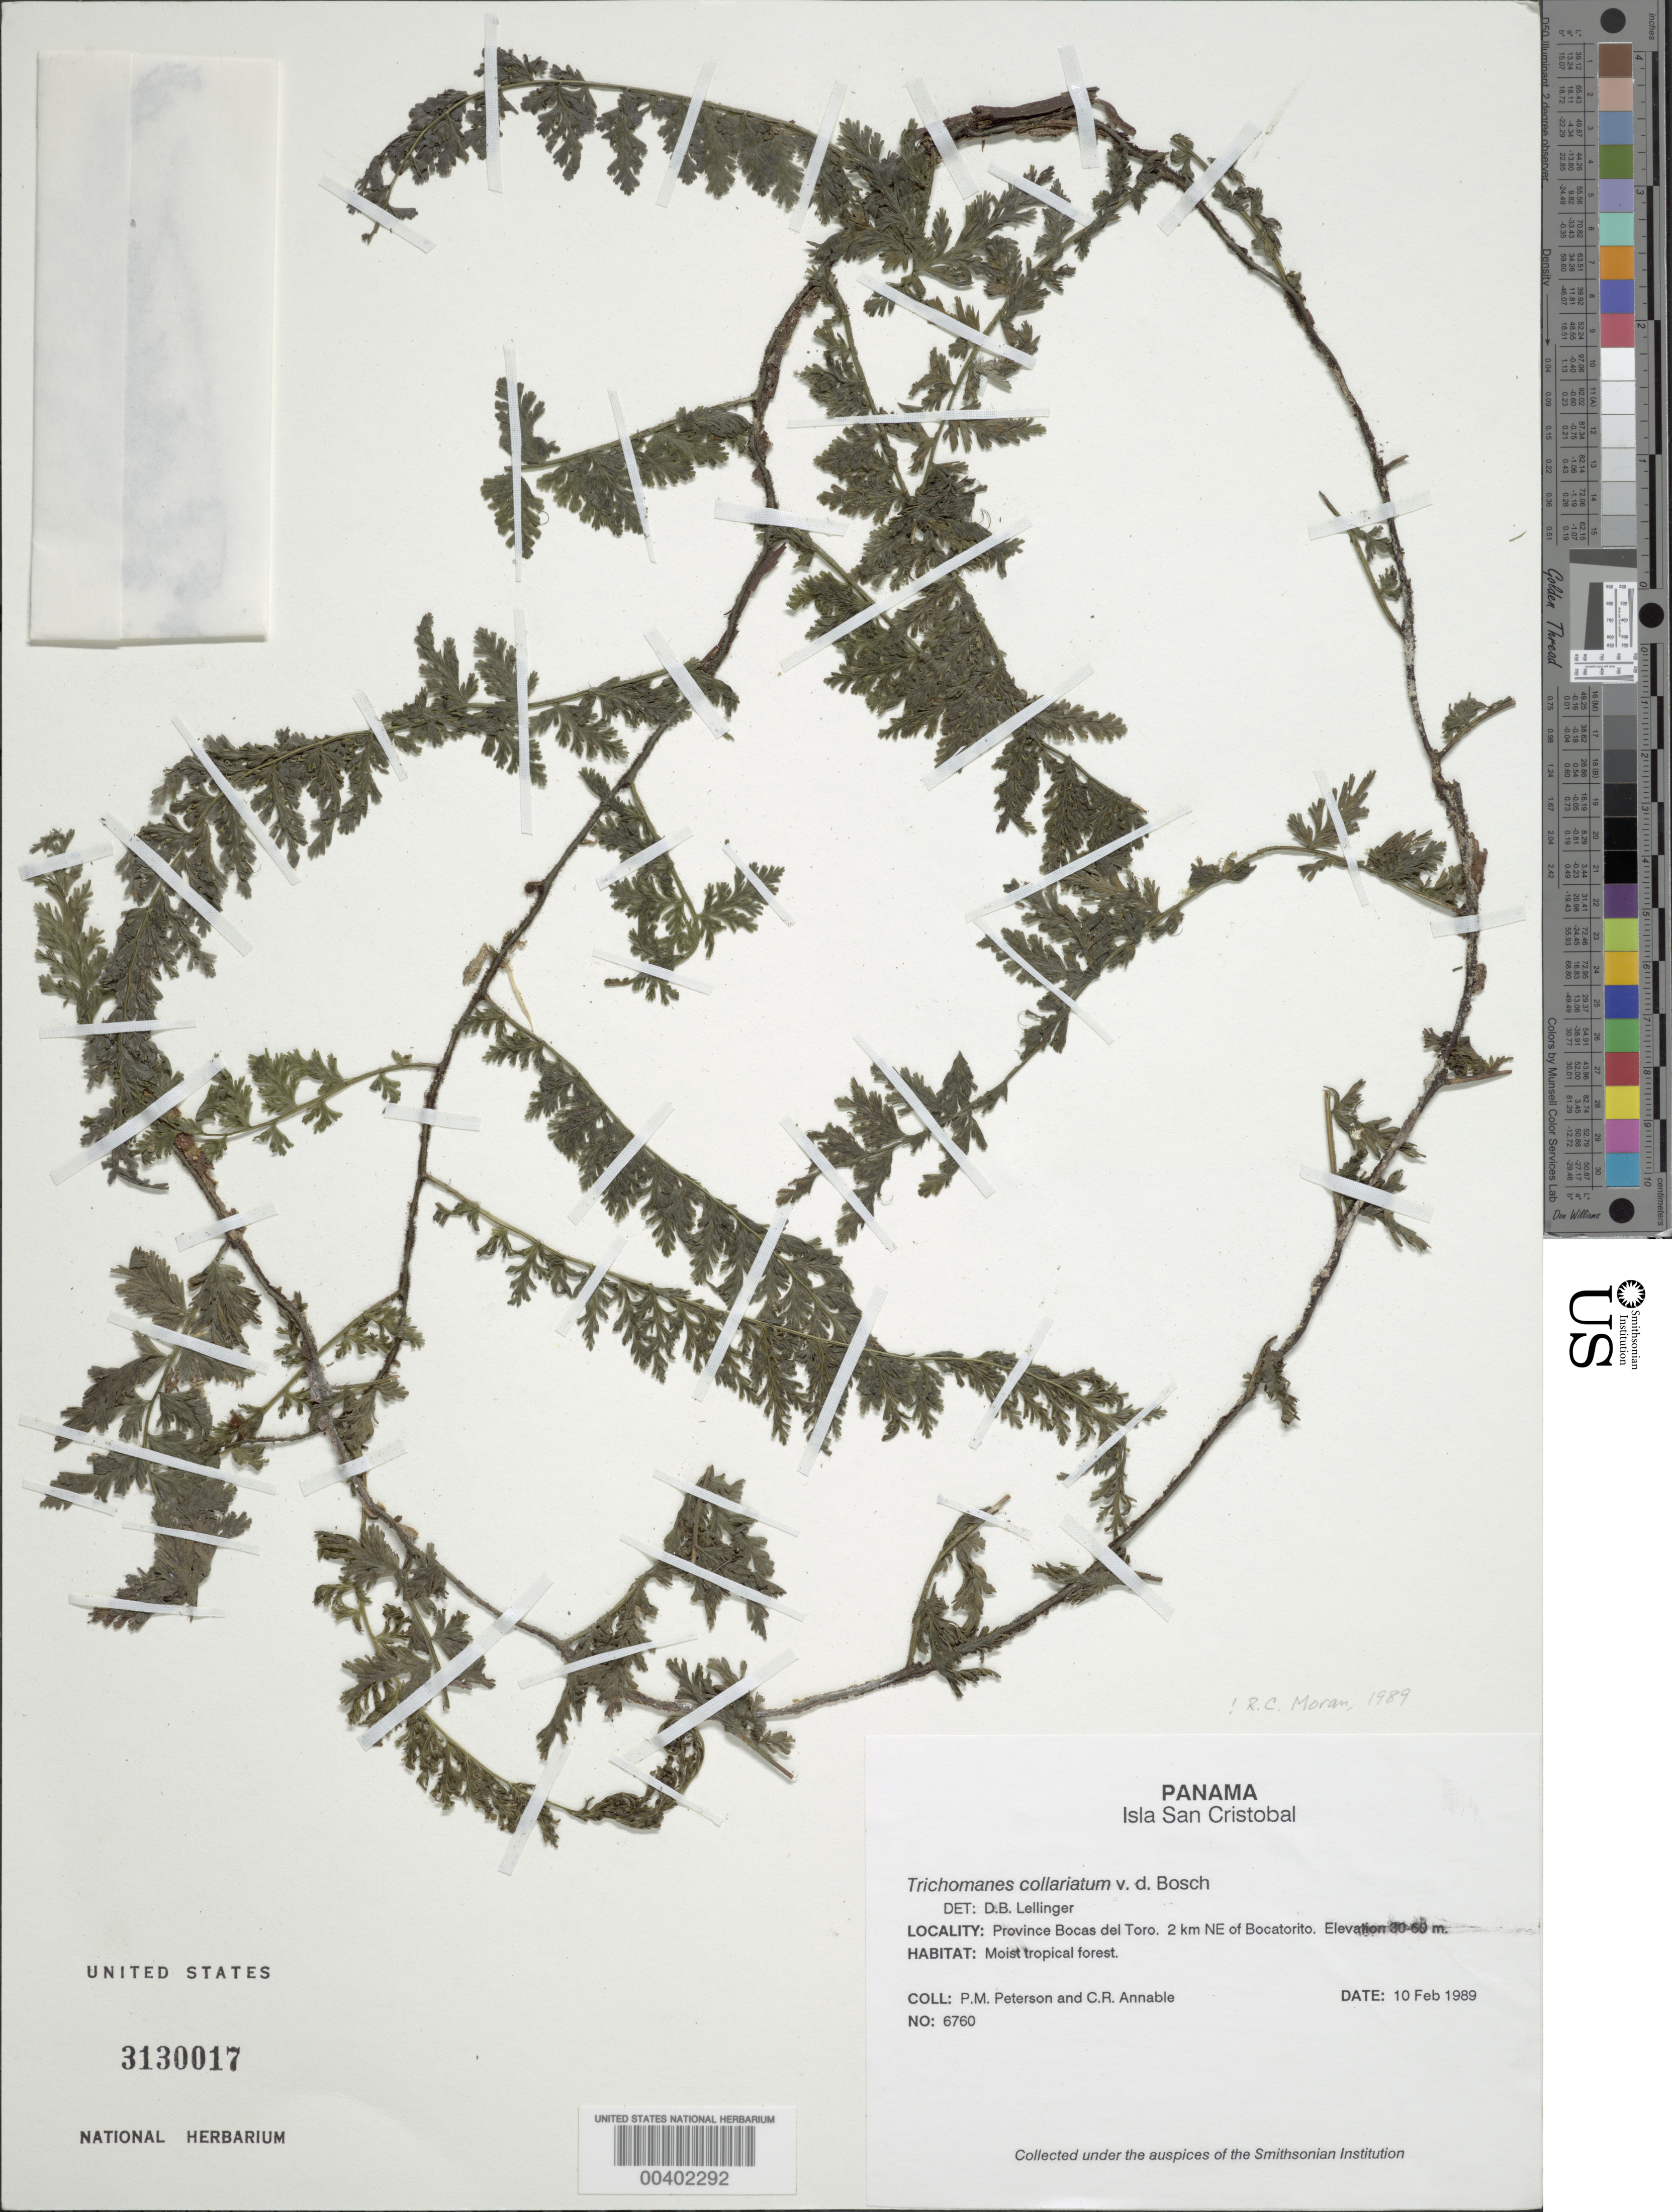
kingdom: Plantae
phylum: Tracheophyta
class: Polypodiopsida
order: Hymenophyllales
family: Hymenophyllaceae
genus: Vandenboschia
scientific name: Vandenboschia collariata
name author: (Bosch) Ebihara & K. Iwats.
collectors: P. M. Peterson & C. R. Annable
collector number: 06760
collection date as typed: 10 Feb 1989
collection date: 1989-02-10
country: Panama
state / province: Bocas del Toro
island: San Cristóbal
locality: Isla San Cristobal, 2 km NE of BocaTorito.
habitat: Moist tropical forest.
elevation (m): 30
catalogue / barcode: US 3130017